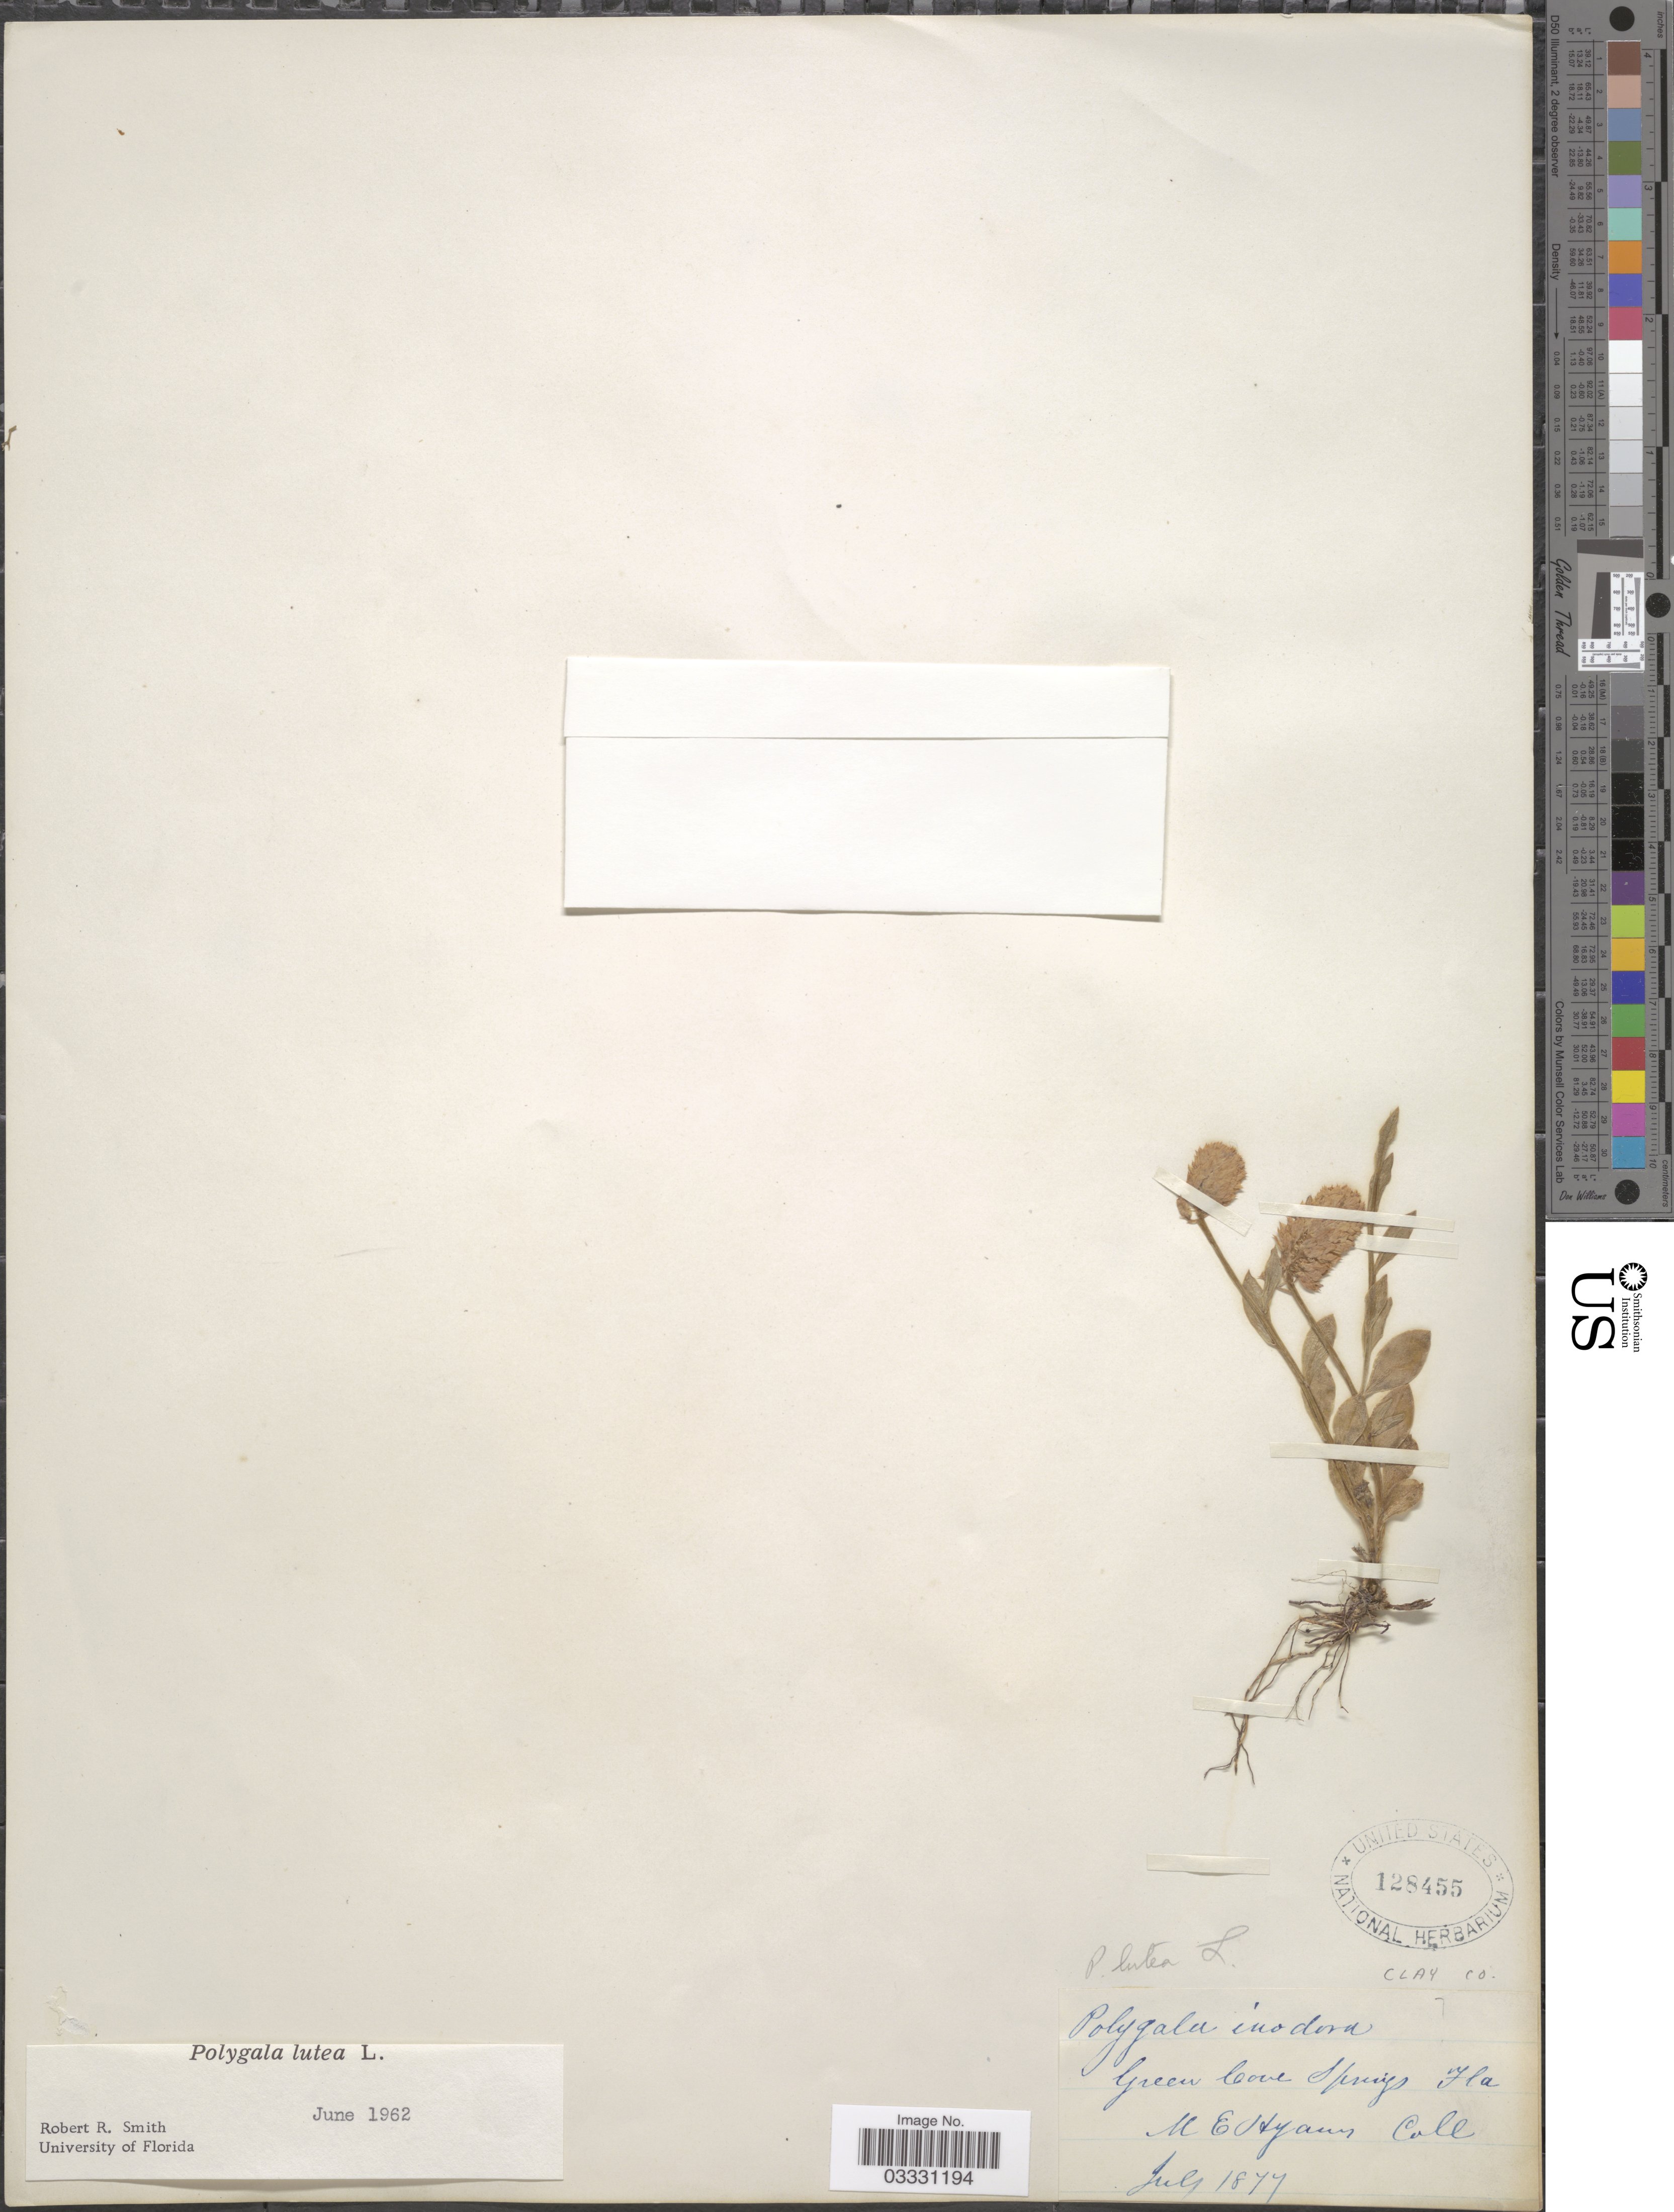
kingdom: Plantae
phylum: Tracheophyta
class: Magnoliopsida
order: Fabales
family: Polygalaceae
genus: Polygala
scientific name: Polygala lutea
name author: L.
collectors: M. E. Hyams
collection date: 1877-07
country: United States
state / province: Florida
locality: Green Cove Springs, Clay Co.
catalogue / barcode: US 128455